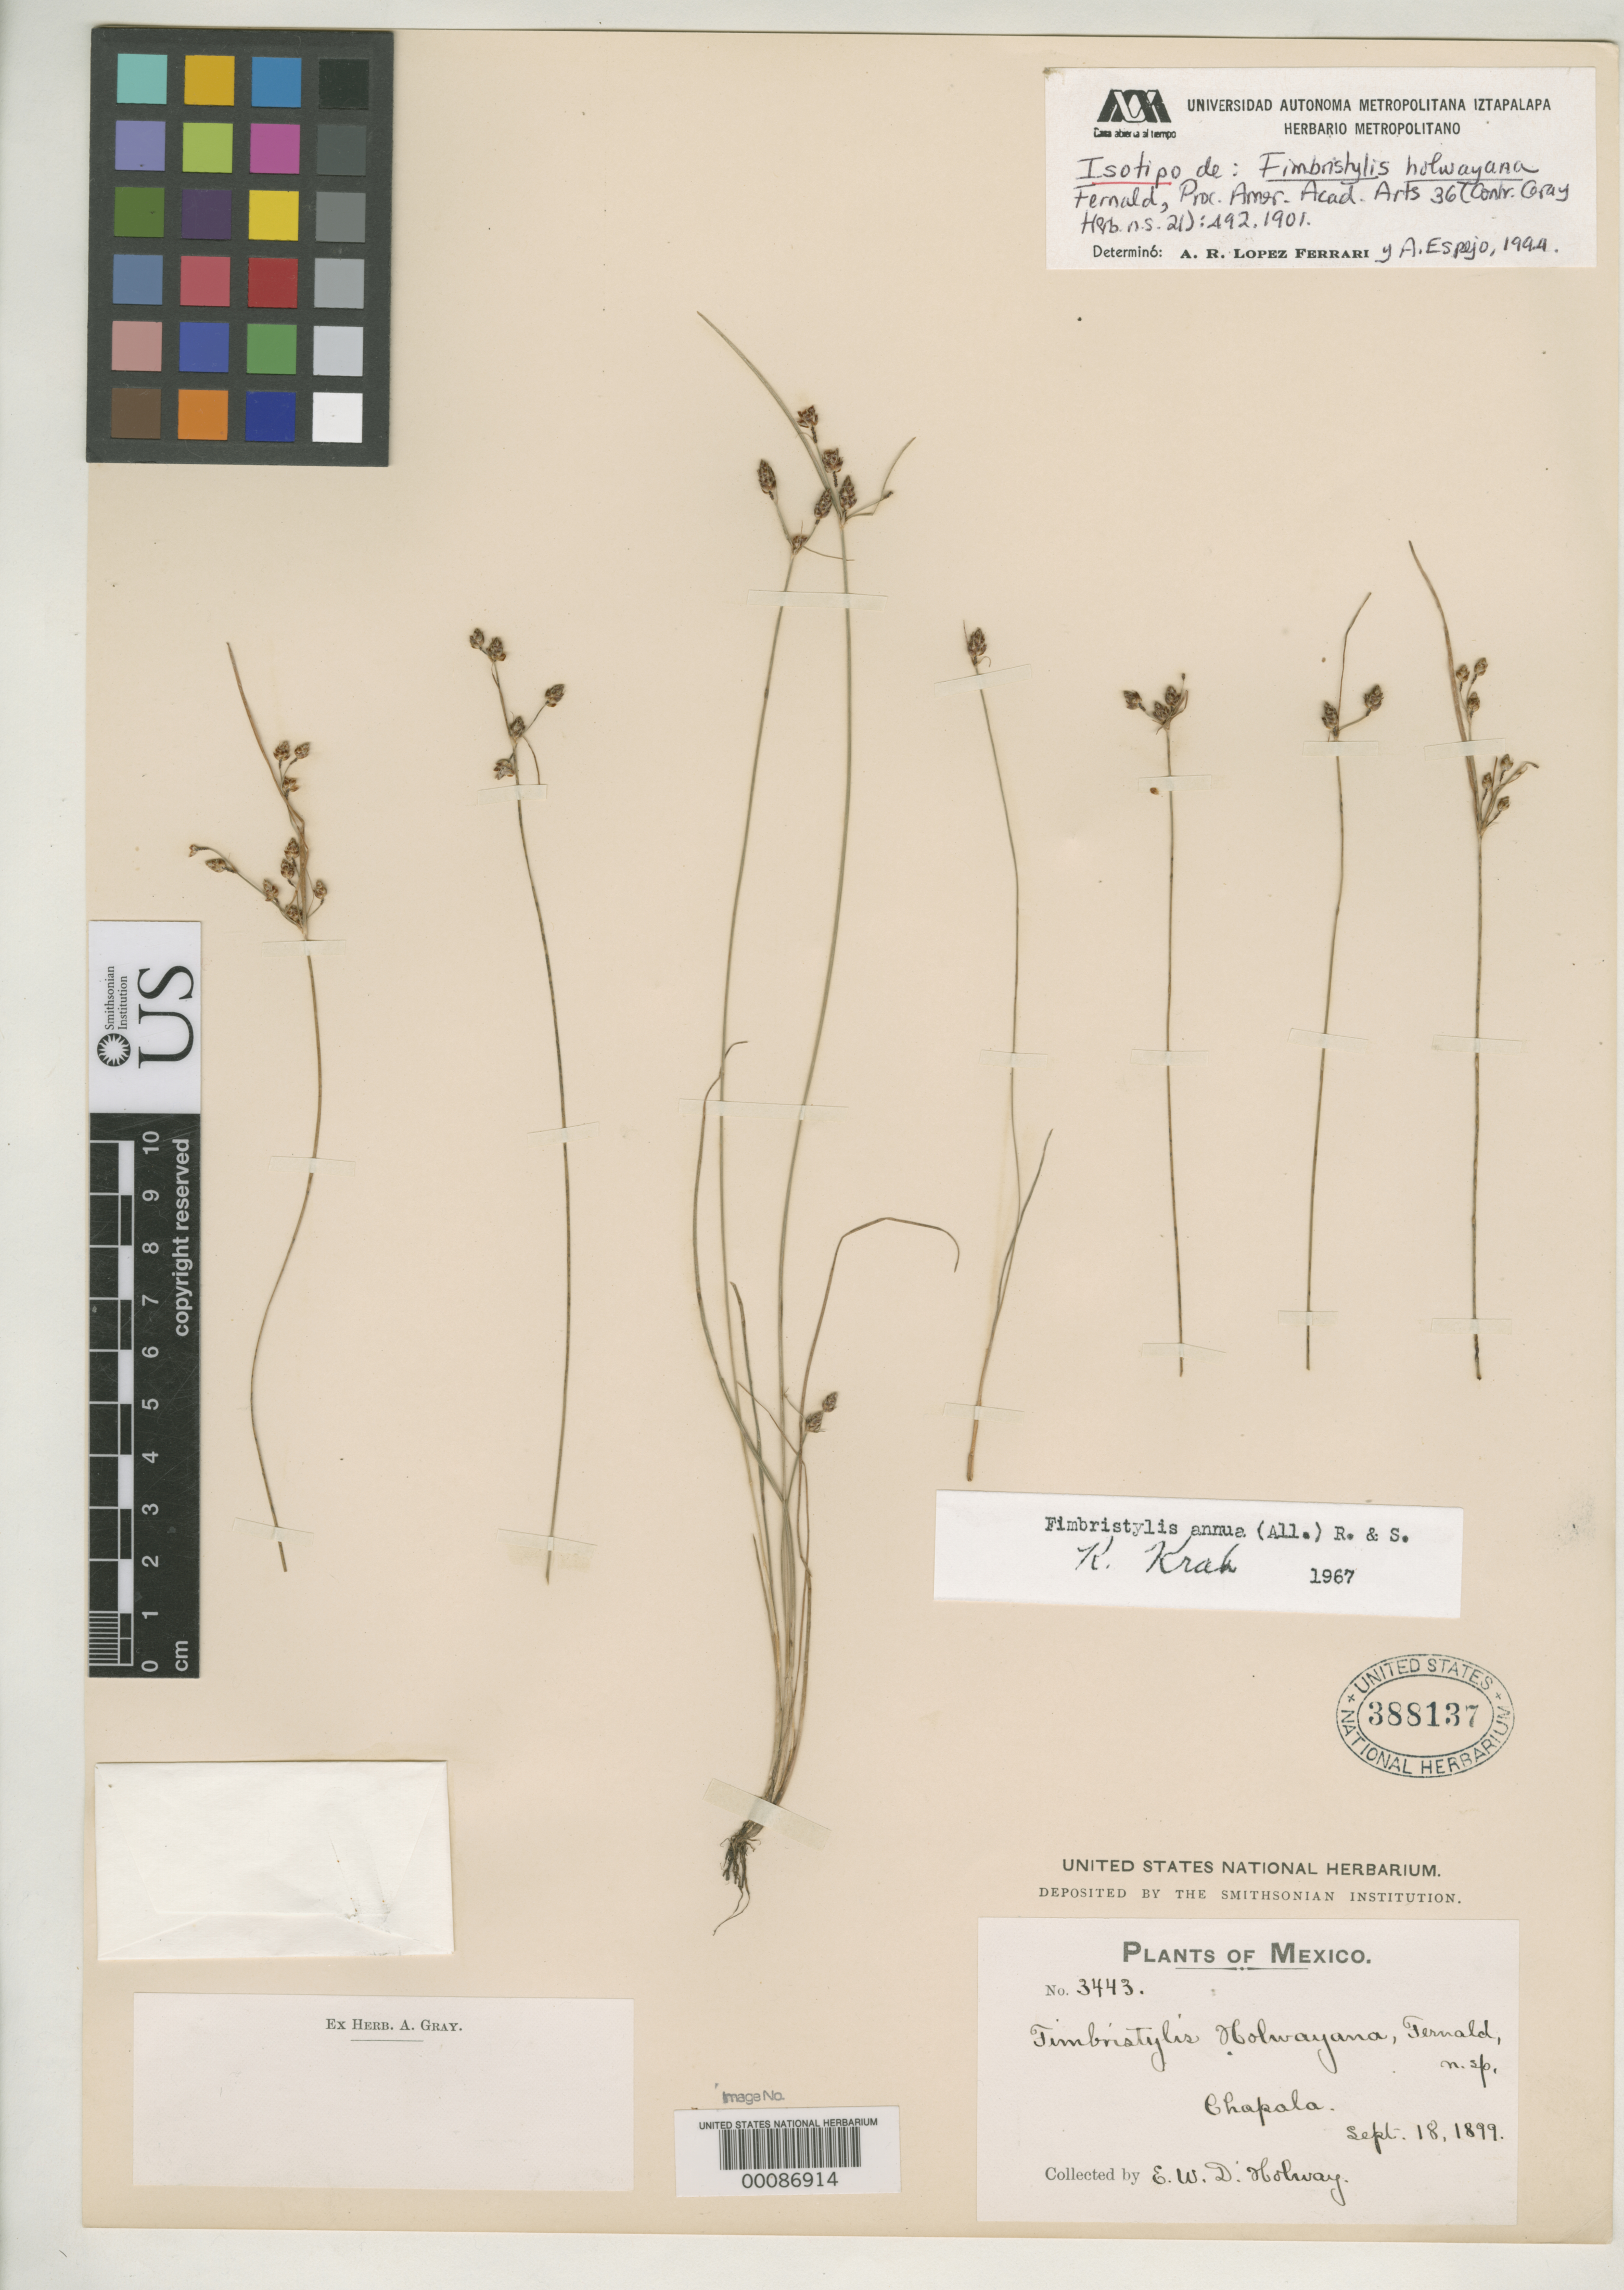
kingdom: Plantae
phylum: Tracheophyta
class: Liliopsida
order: Poales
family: Cyperaceae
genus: Fimbristylis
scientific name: Fimbristylis holwayana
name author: Fernald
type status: Isotype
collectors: E. W. D. Holway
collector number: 3443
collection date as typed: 18 Sep 1899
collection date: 1899-09-18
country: Mexico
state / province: Jalisco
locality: Chapala.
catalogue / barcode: US 388137